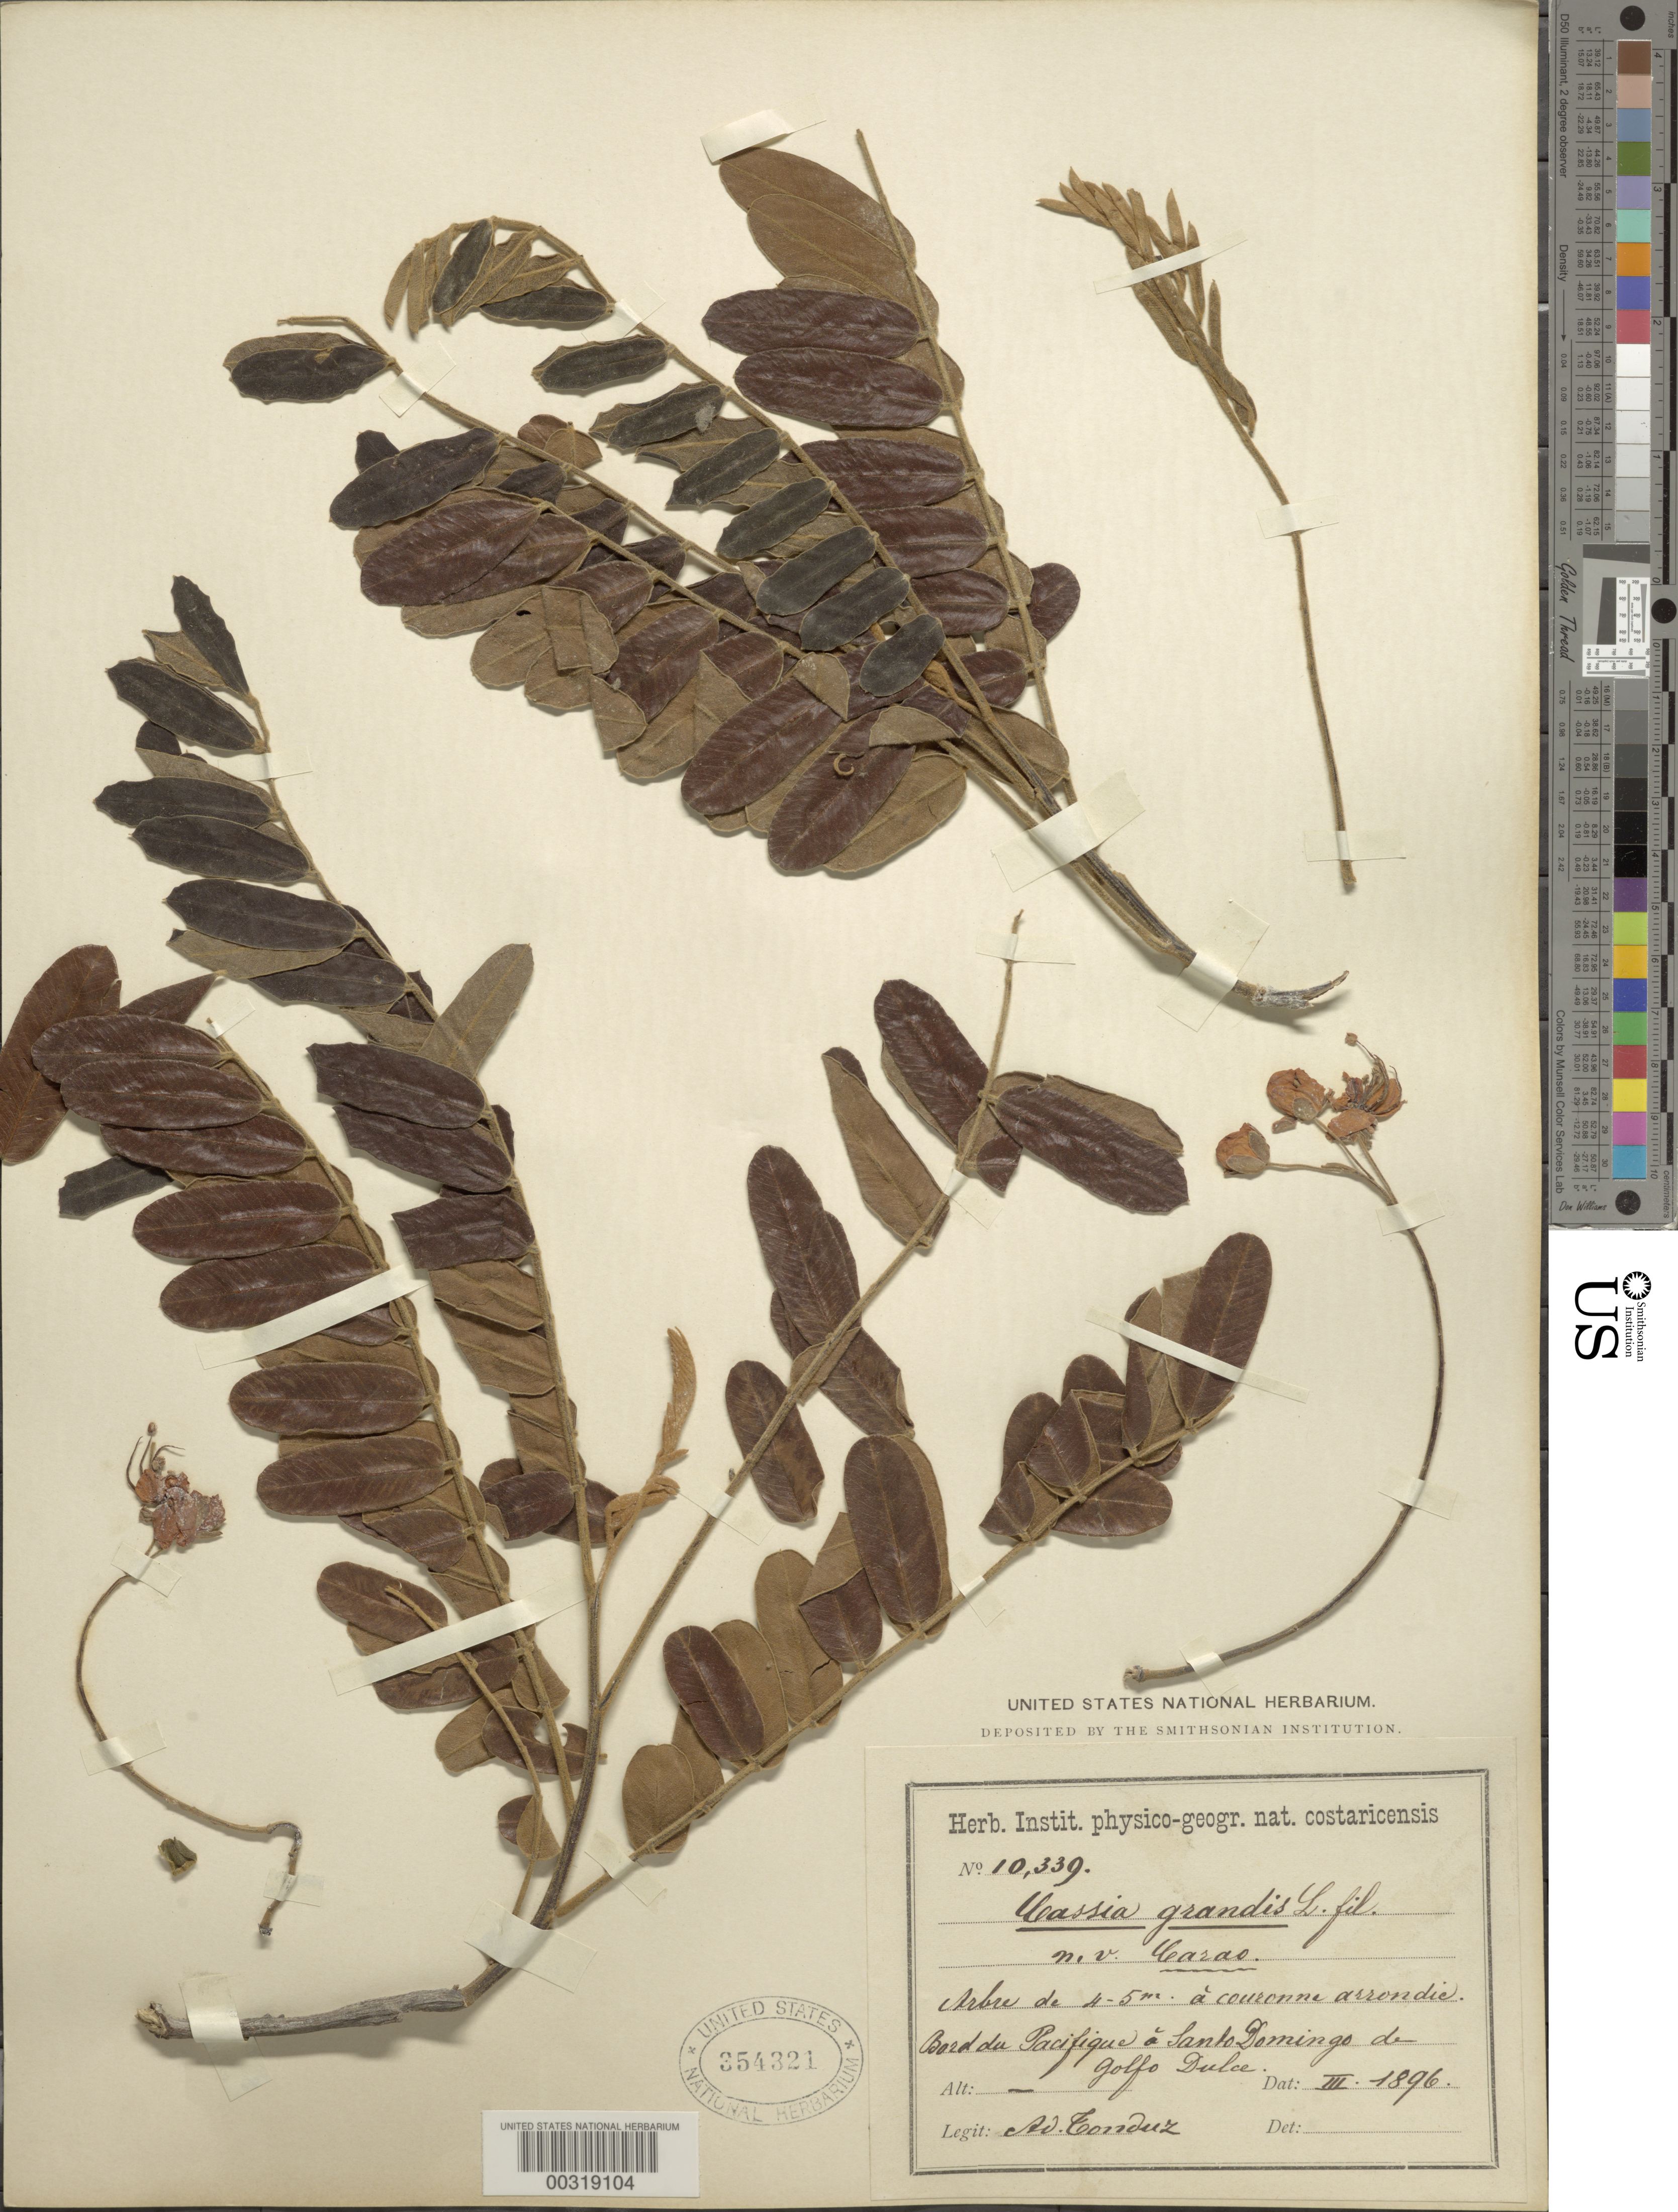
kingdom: Plantae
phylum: Tracheophyta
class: Magnoliopsida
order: Fabales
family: Fabaceae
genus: Cassia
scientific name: Cassia grandis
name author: L. f.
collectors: A. Tonduz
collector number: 10339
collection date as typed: Mar 1896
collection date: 1896-03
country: Costa Rica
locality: Santo Domingo de Golfo Dulce, shore of Pacific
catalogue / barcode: US 354321